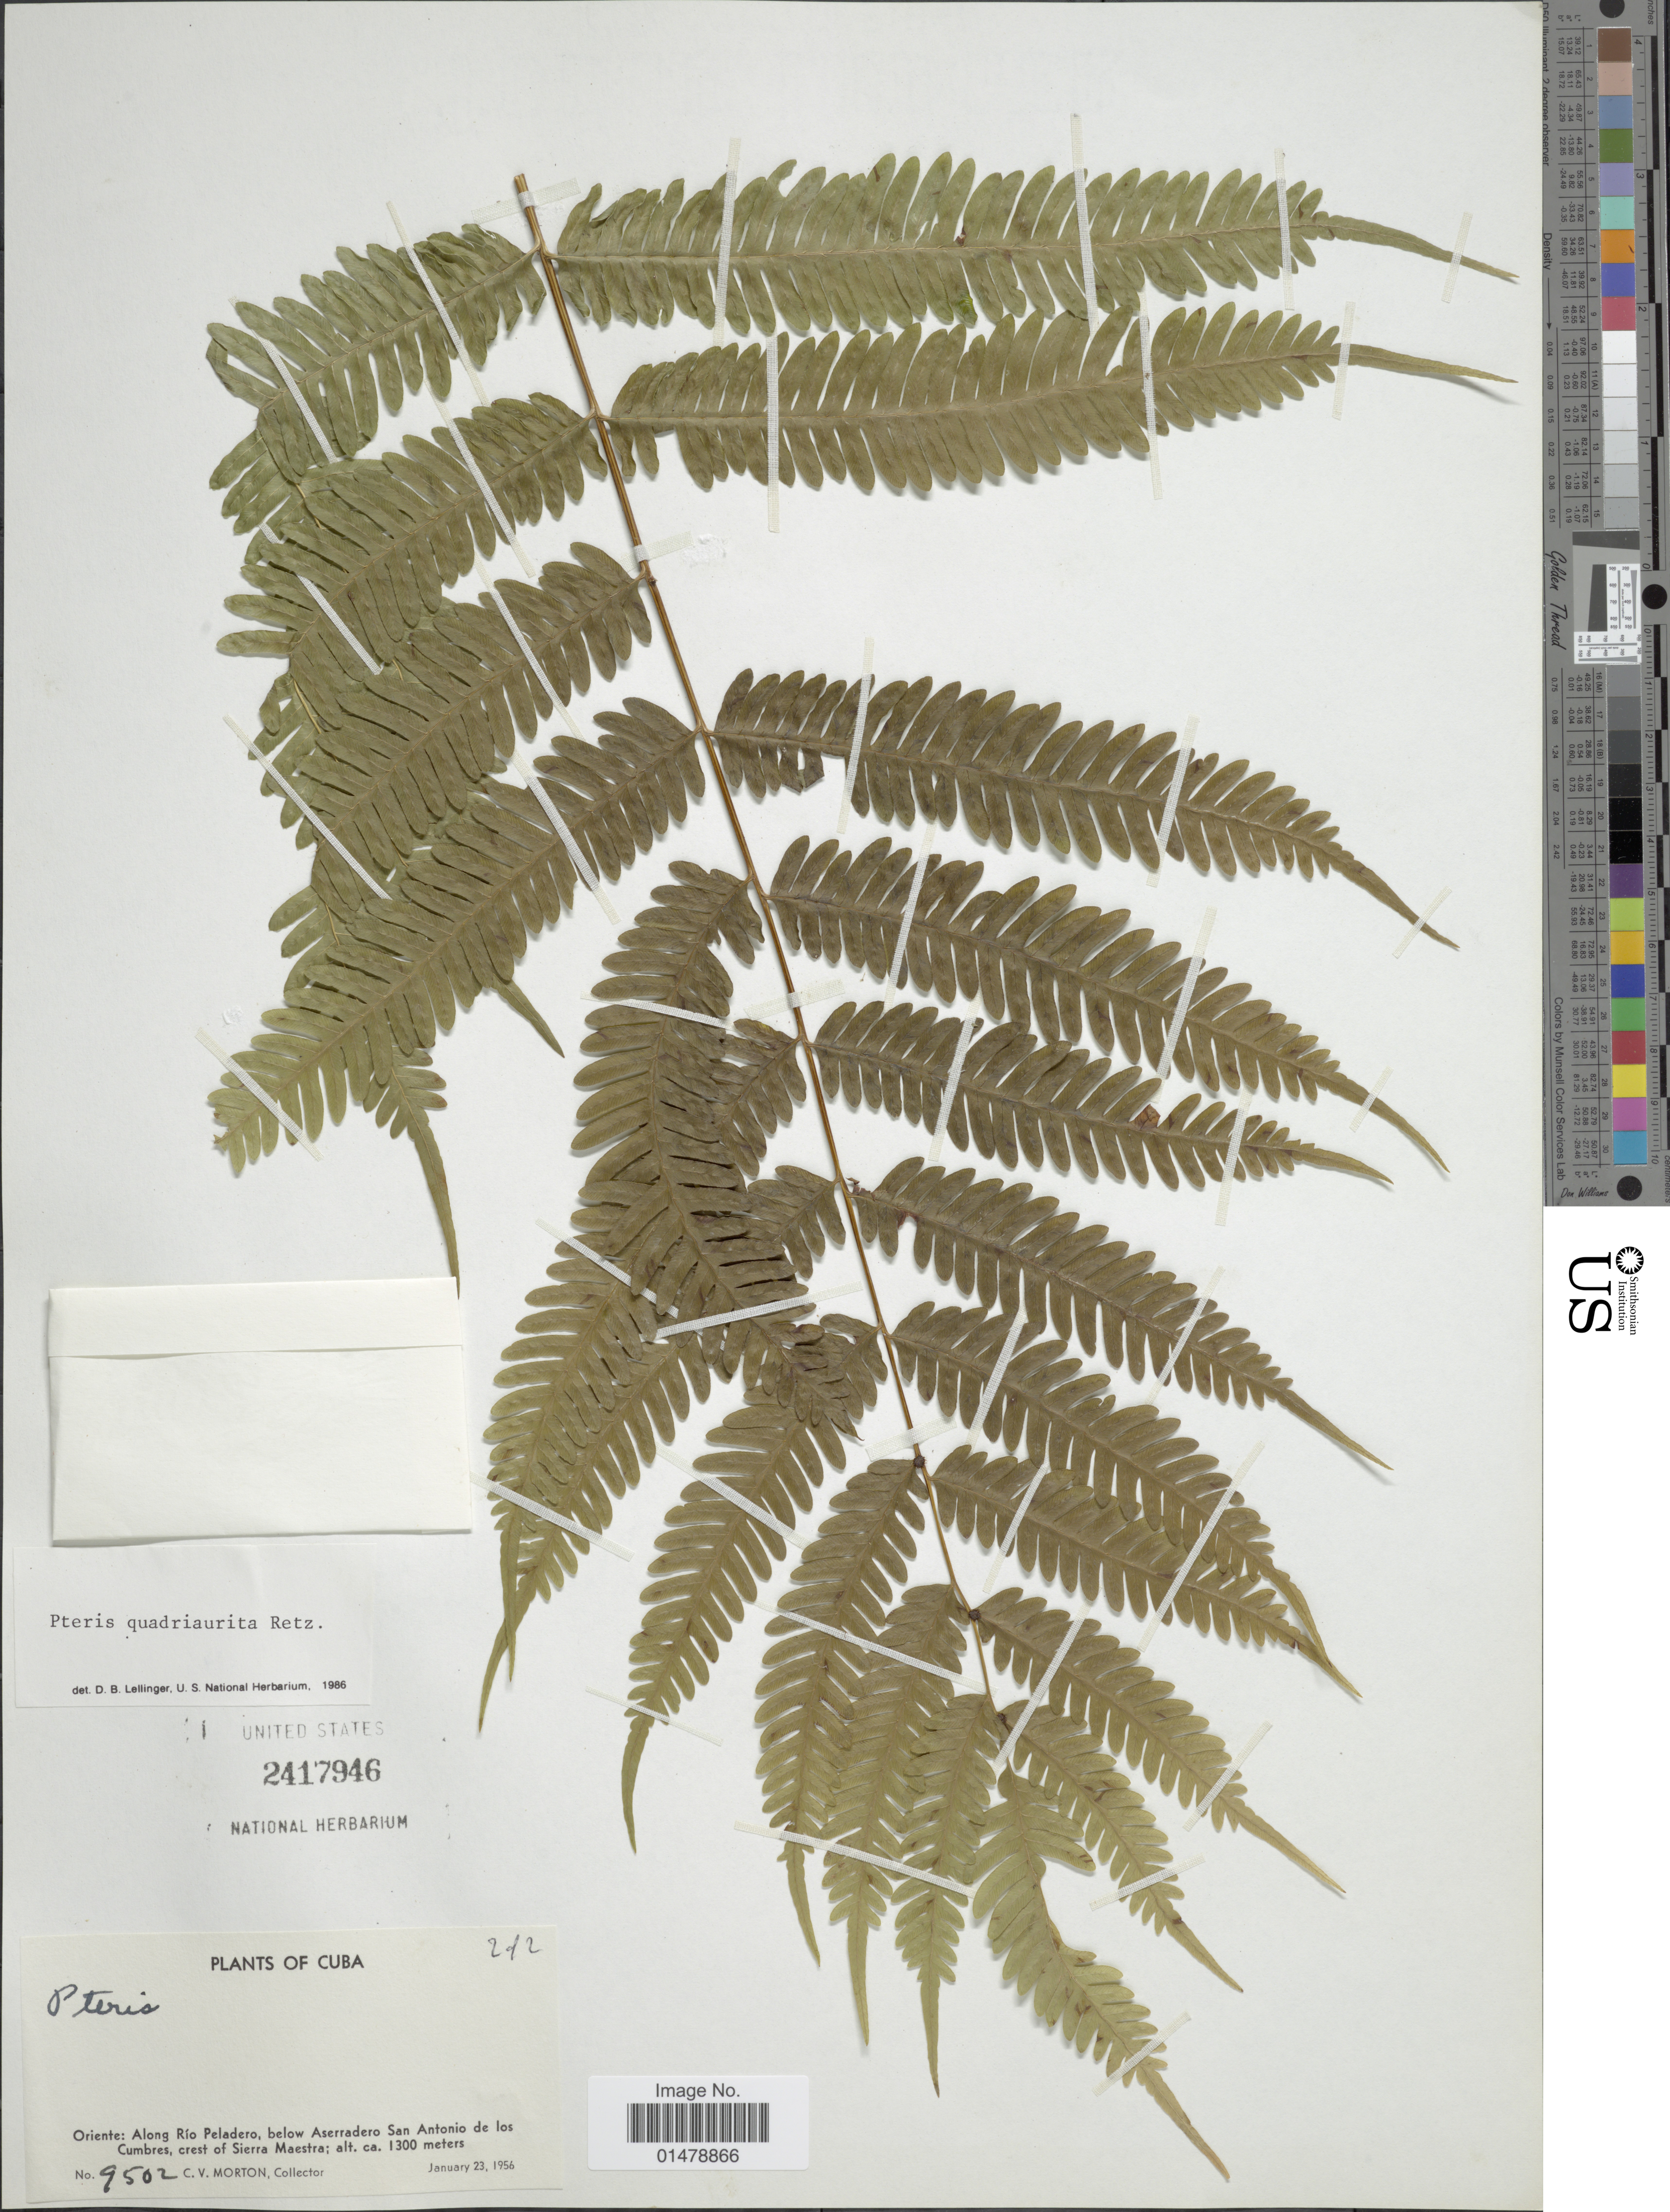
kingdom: Plantae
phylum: Tracheophyta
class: Polypodiopsida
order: Polypodiales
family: Pteridaceae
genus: Pteris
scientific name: Pteris quadriaurita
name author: Retz.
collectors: C. V. Morton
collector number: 9502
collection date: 1956-01-23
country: Cuba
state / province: Oriente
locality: Along Rio Peladero, below Aserradero San Antonio de los Cumbres, crest of Sierra Maestra.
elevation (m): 1300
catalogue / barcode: US 2417946